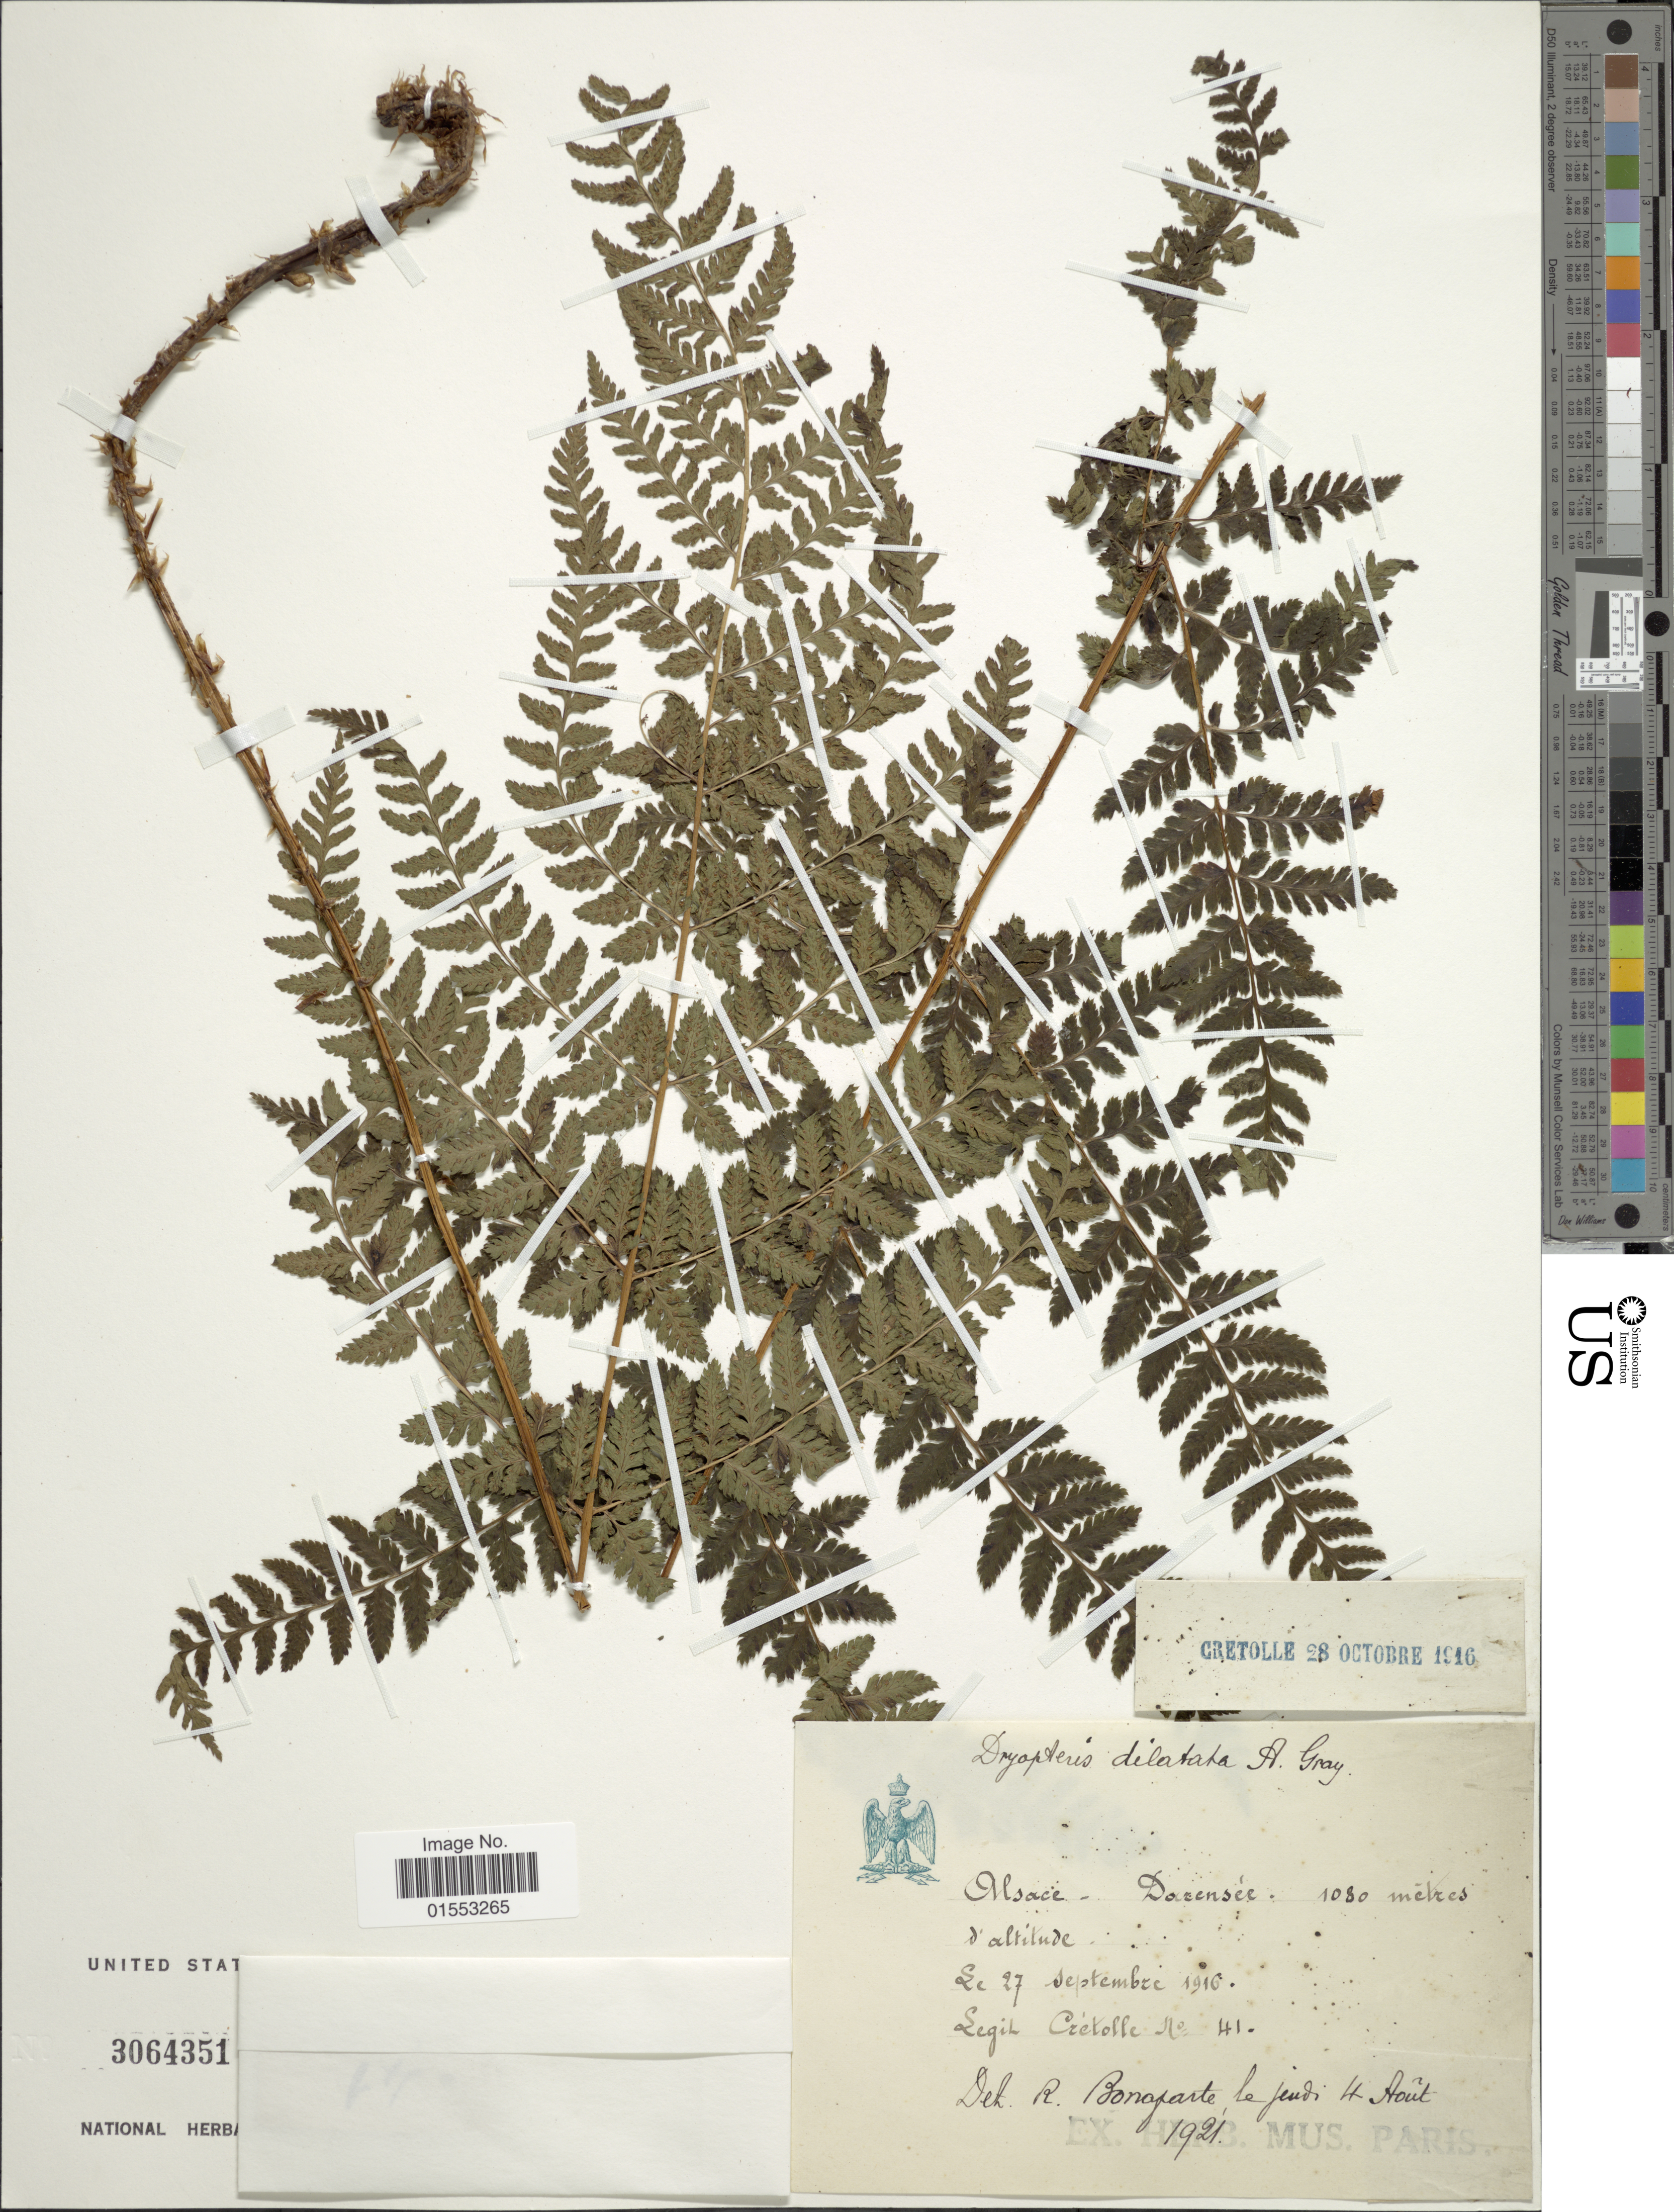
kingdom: Plantae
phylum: Tracheophyta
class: Polypodiopsida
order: Polypodiales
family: Dryopteridaceae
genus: Dryopteris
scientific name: Dryopteris dilatata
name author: (Hoffm.) A. Gray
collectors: Crétolle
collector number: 41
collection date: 1916-09-27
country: France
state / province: Grand Est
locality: Alsaie Dasense [interpreted]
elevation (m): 1080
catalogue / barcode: US 3064351